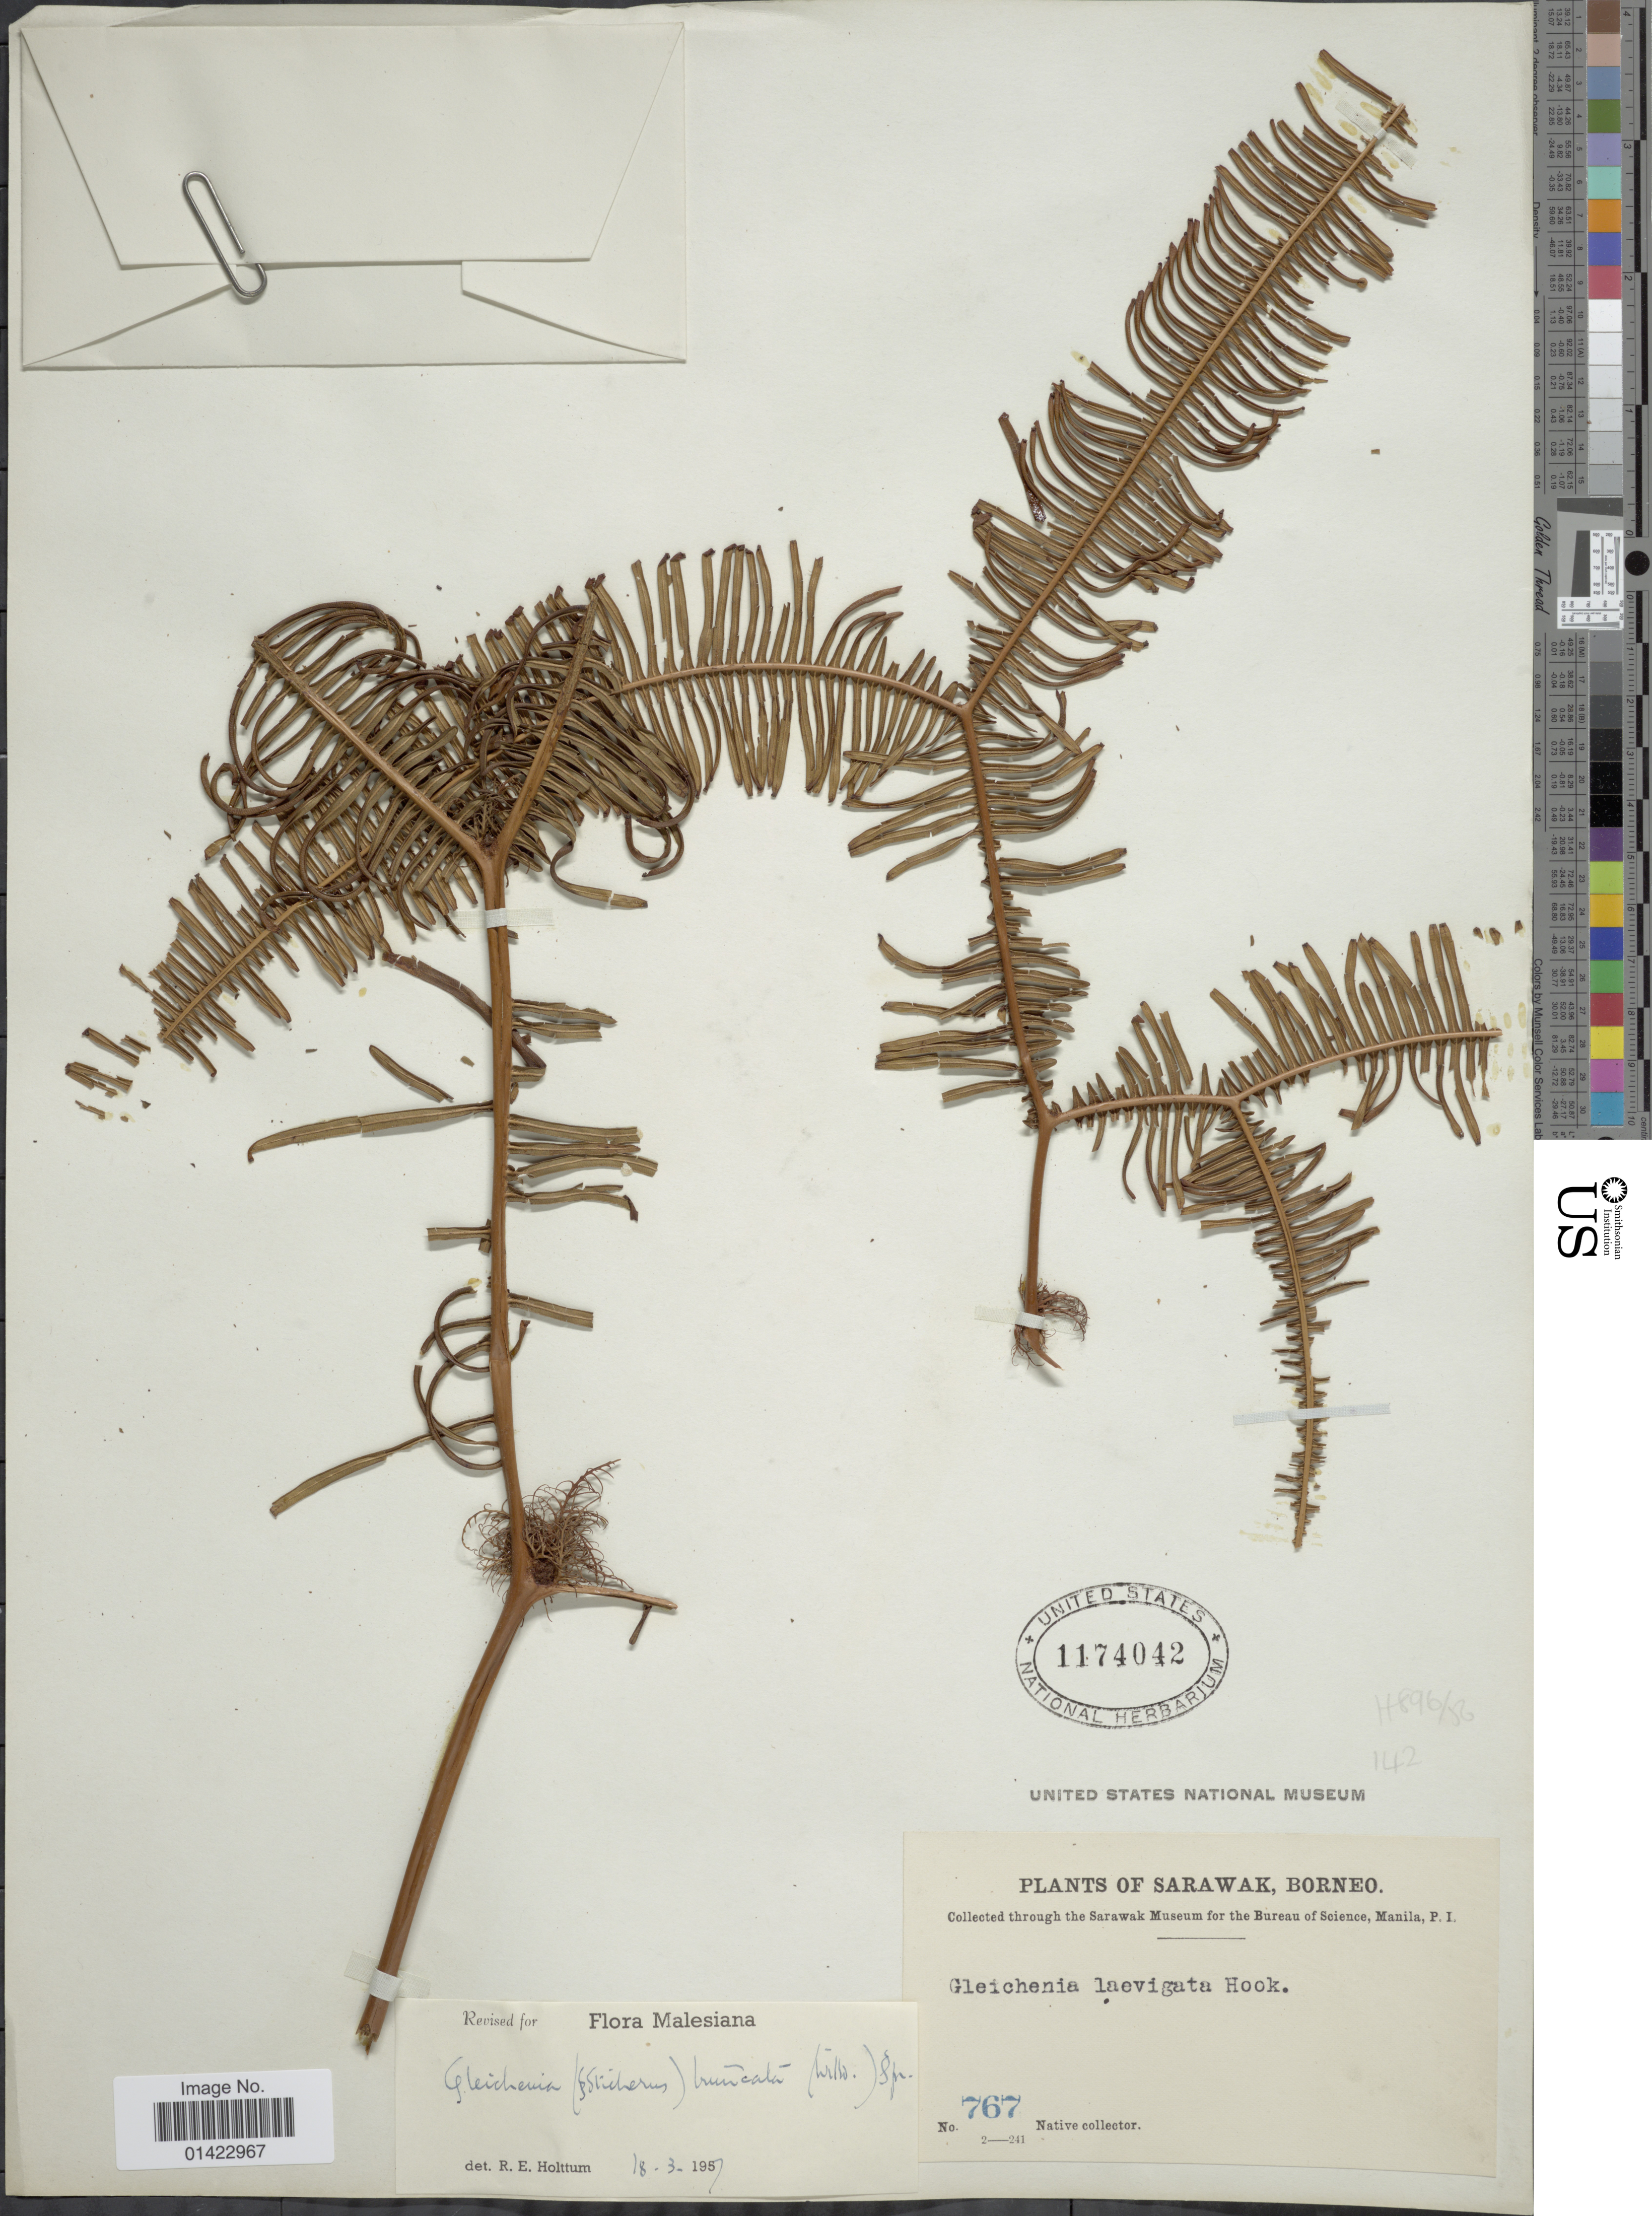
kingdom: Plantae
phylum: Tracheophyta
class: Polypodiopsida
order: Gleicheniales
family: Gleicheniaceae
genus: Sticherus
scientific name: Sticherus truncatus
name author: (Willd.) Nakai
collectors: Native collector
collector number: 767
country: Malaysia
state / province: Sarawak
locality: Sarawak, Borneo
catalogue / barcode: US 1174042